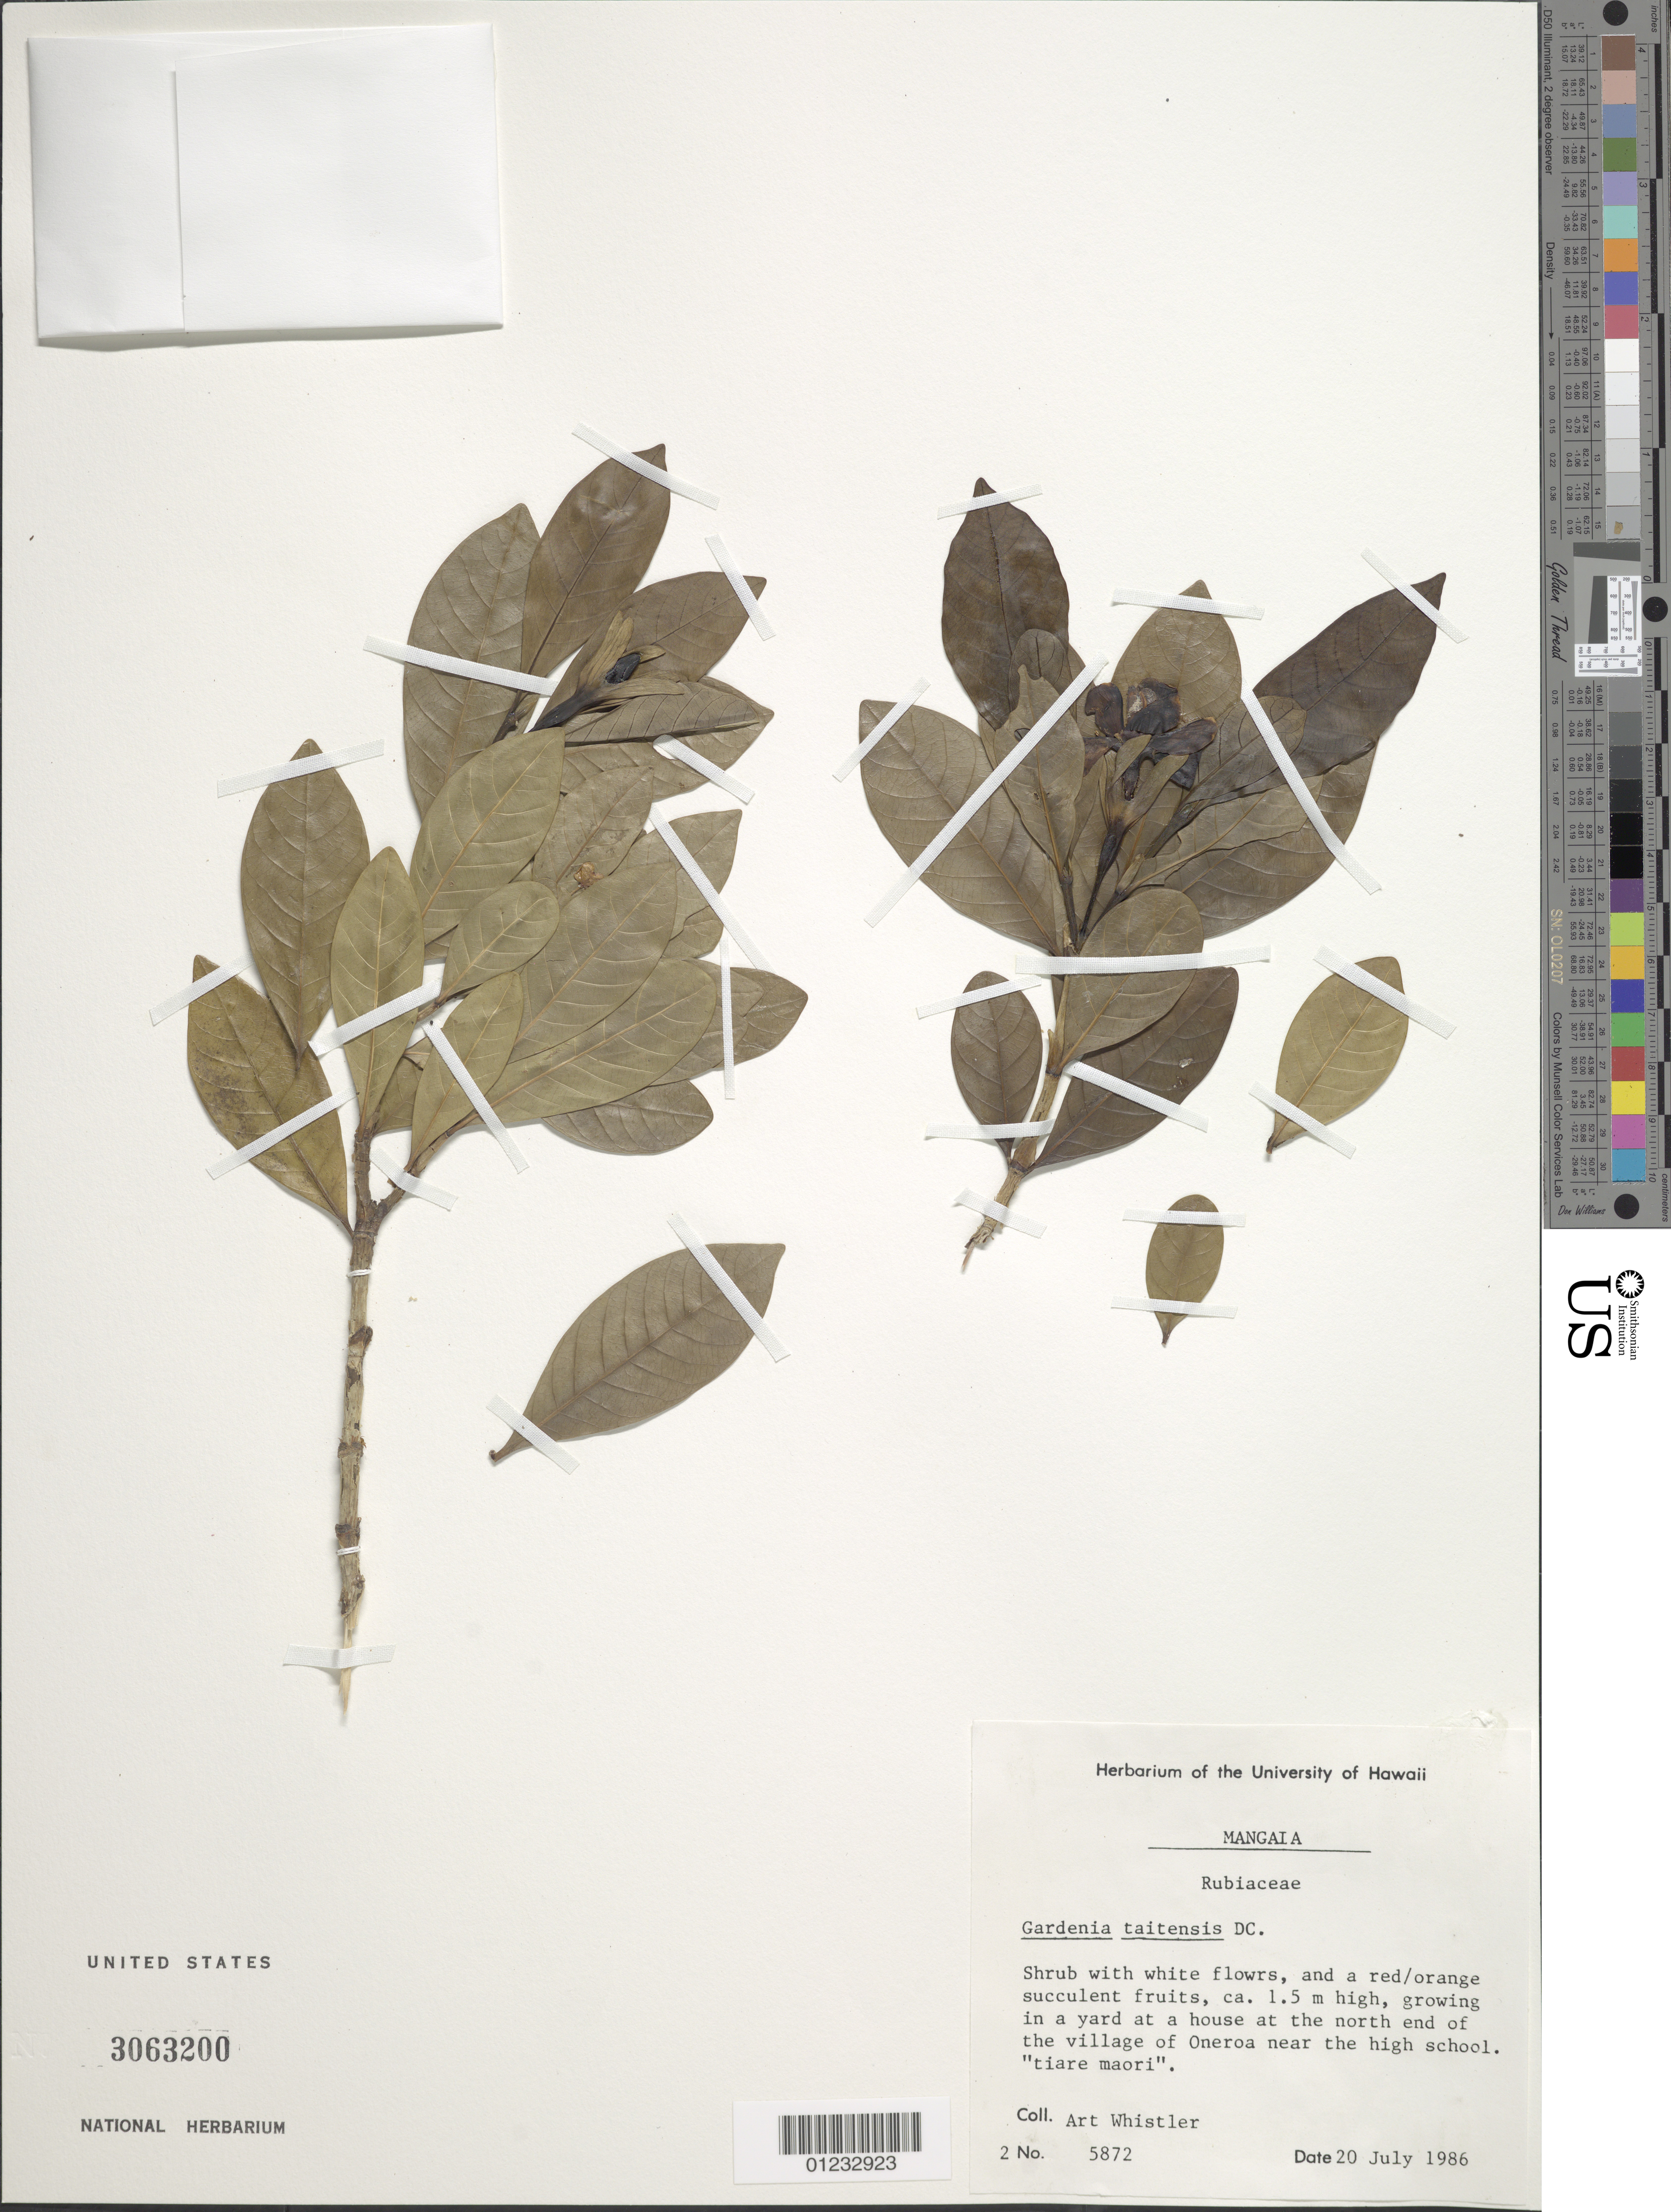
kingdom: Plantae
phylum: Tracheophyta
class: Magnoliopsida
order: Gentianales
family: Rubiaceae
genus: Gardenia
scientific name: Gardenia taitensis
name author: DC.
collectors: A. Whistler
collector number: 5872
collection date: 1986-07-20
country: Cook Islands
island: Mangaia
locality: At a house at the north end of the village of Oneroa near the high school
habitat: Yard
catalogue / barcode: US 3063200